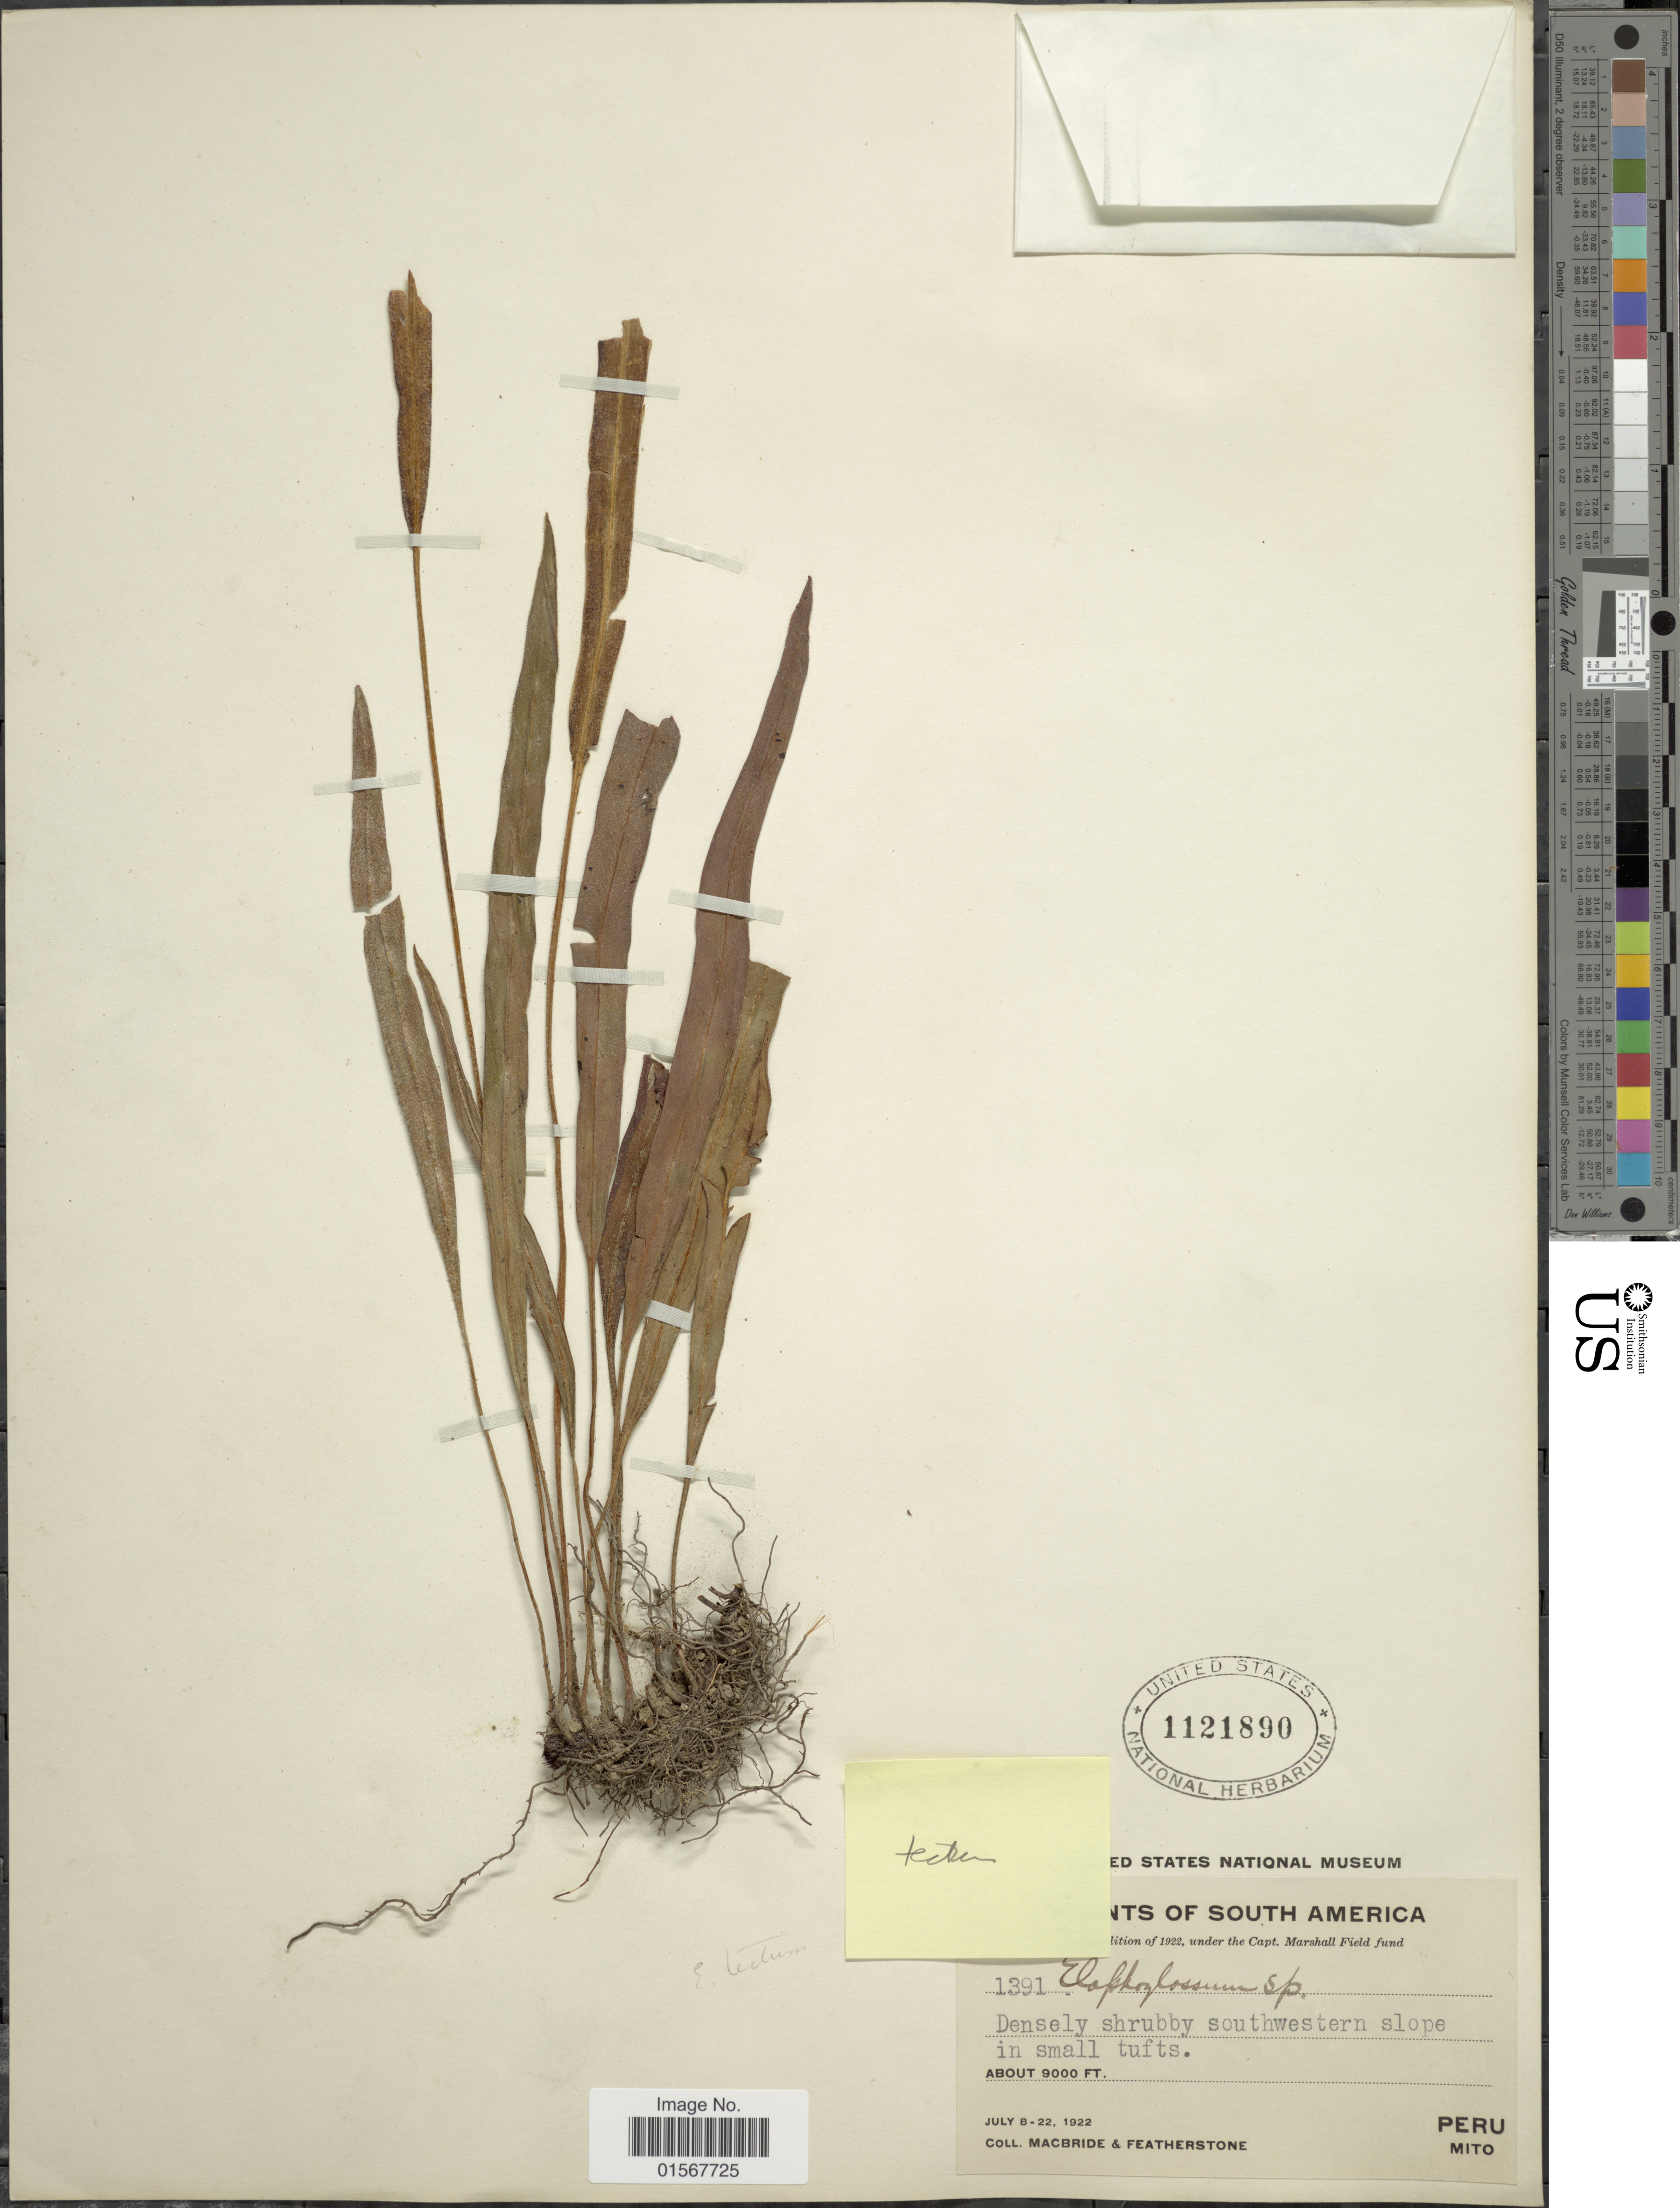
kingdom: Plantae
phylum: Tracheophyta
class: Polypodiopsida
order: Polypodiales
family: Dryopteridaceae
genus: Elaphoglossum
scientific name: Elaphoglossum tectum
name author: (Humb. & Bonpl.) Moore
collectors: Macbride, -- & -. Featherstone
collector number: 1391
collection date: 1922-07-08/1922-07-22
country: Peru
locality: Peru, Mito, South America, densely shrubby in southwestern slope in small tufts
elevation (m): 2743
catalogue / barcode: US 1121890